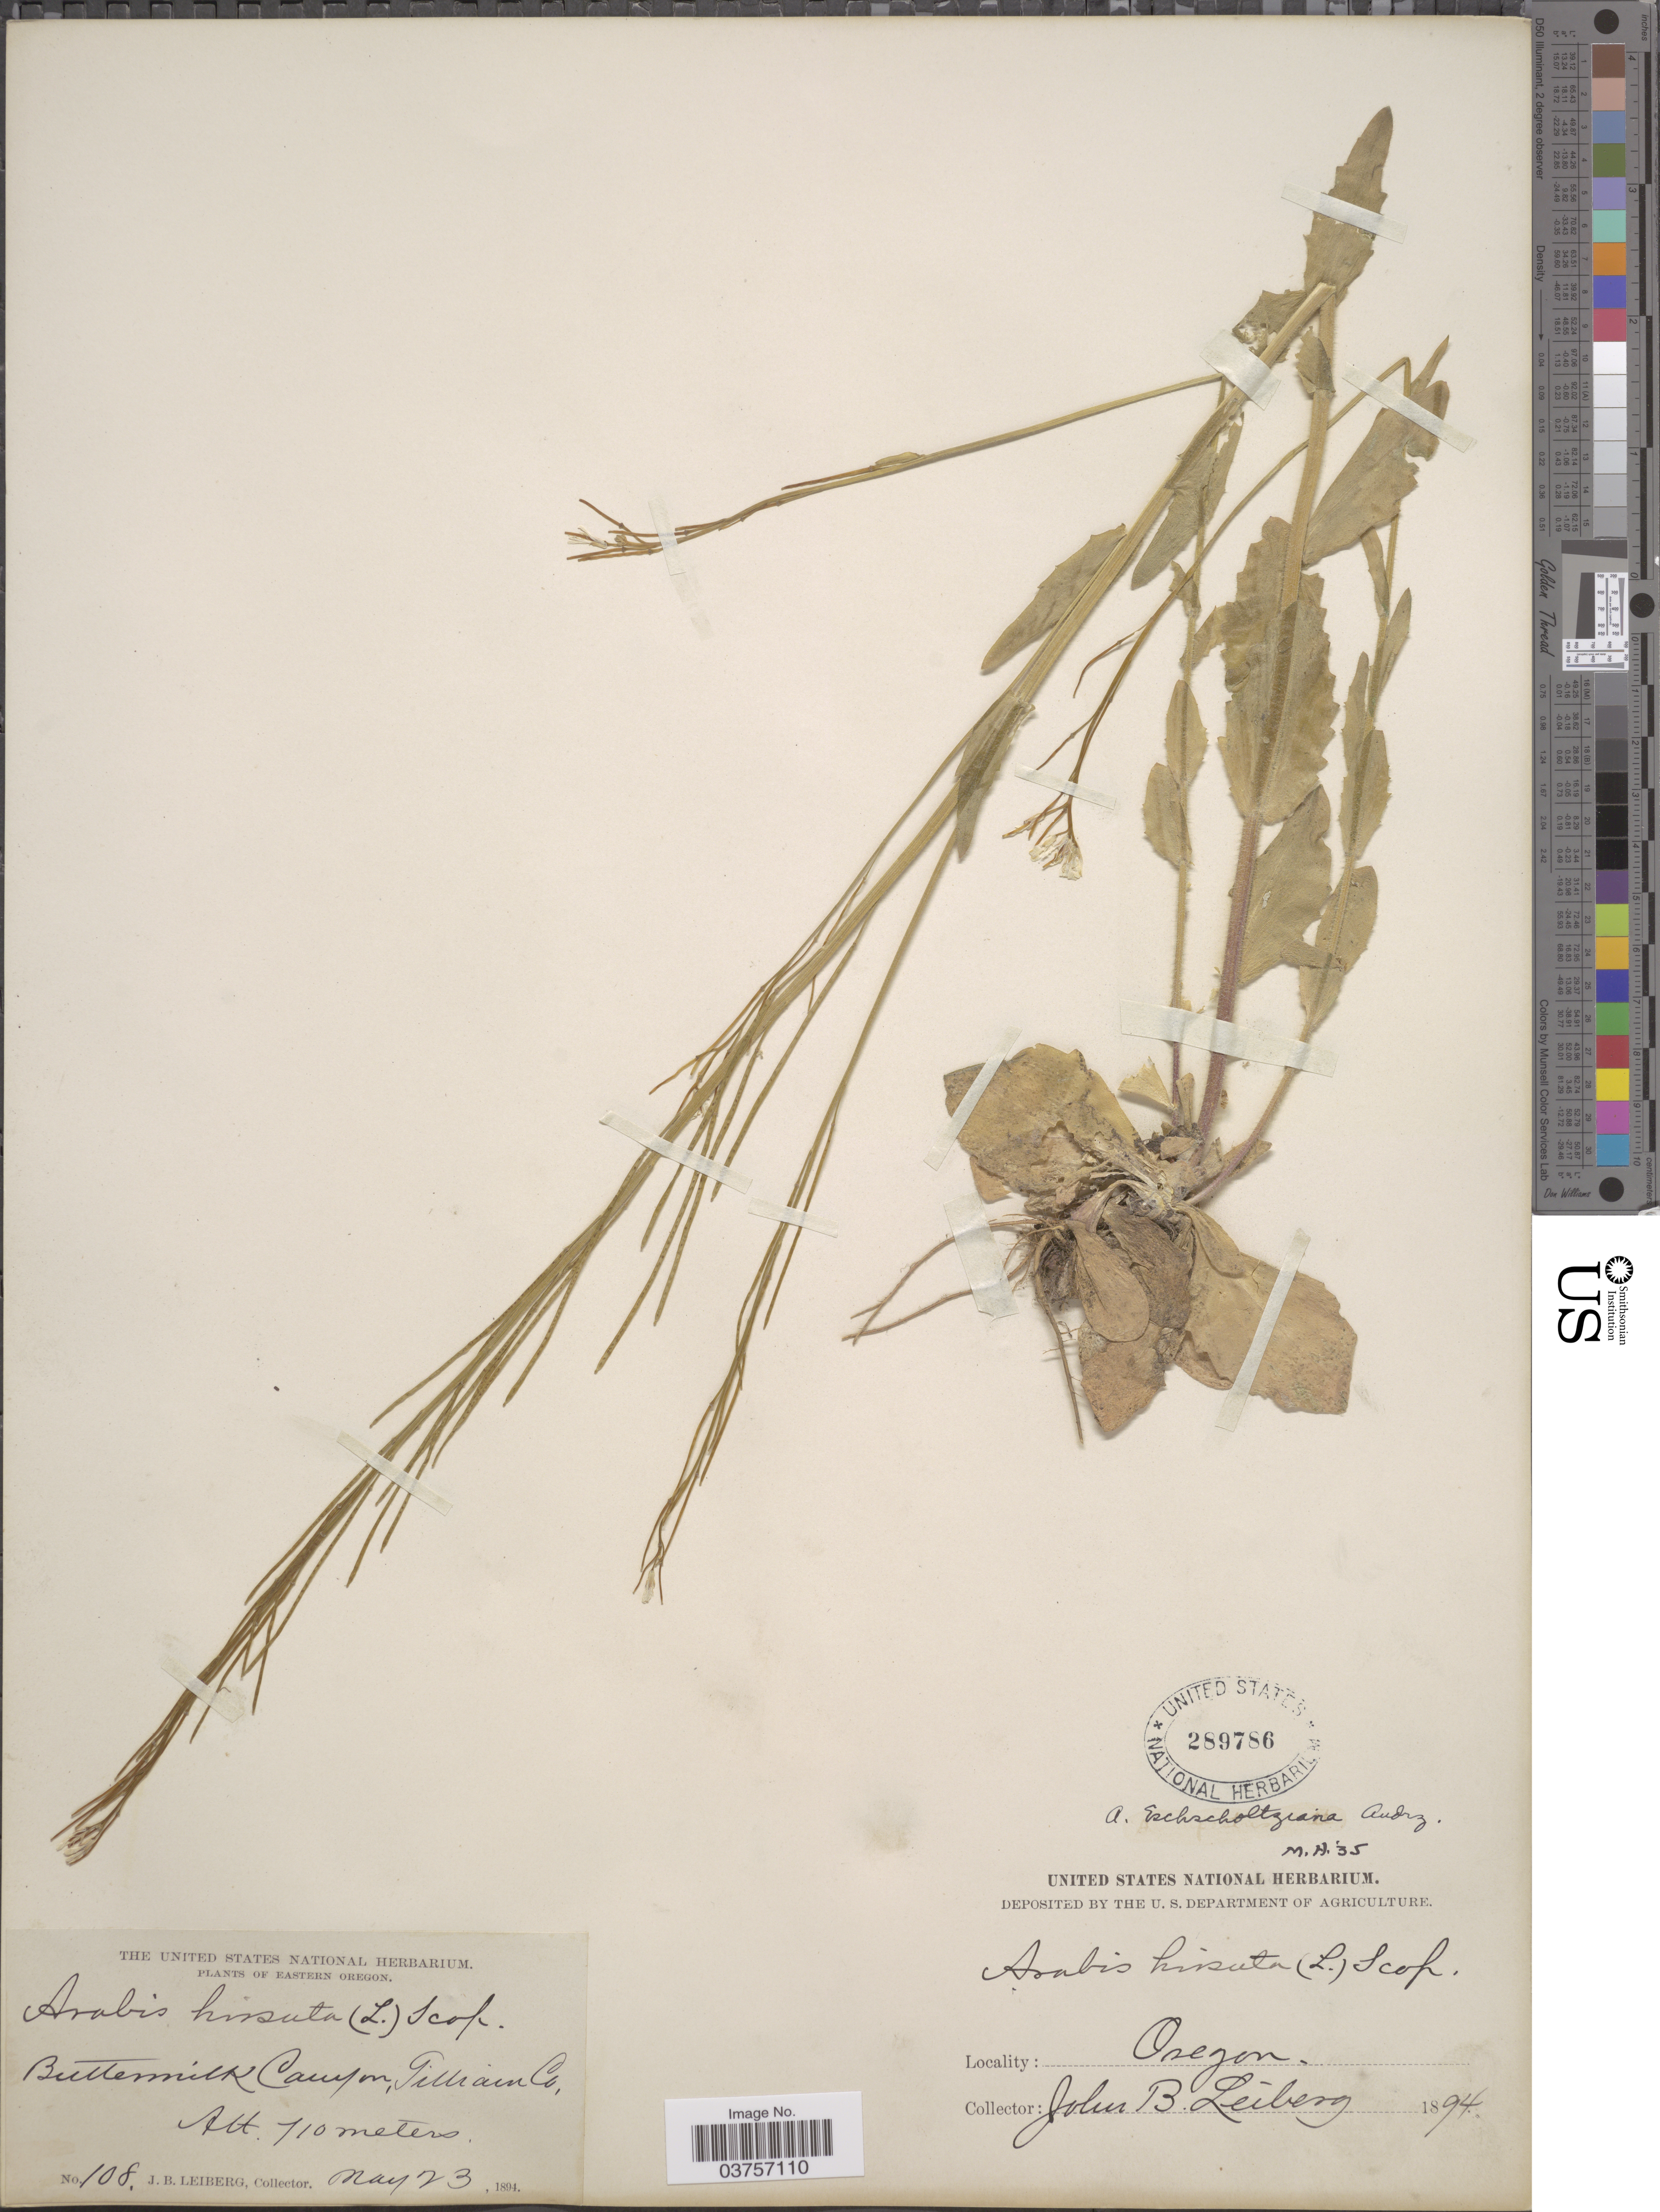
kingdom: Plantae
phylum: Tracheophyta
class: Magnoliopsida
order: Brassicales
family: Brassicaceae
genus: Arabis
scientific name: Arabis hirsuta var. eschscholtziana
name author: (Andrz. ex Ledeb.) Rollins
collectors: J. B. Leiberg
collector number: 108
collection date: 1894-05-23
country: United States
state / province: Oregon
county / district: Gilliam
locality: Eastern Oregon. Buttermilk Canyon, Gilliam Co.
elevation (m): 710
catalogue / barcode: US 289786